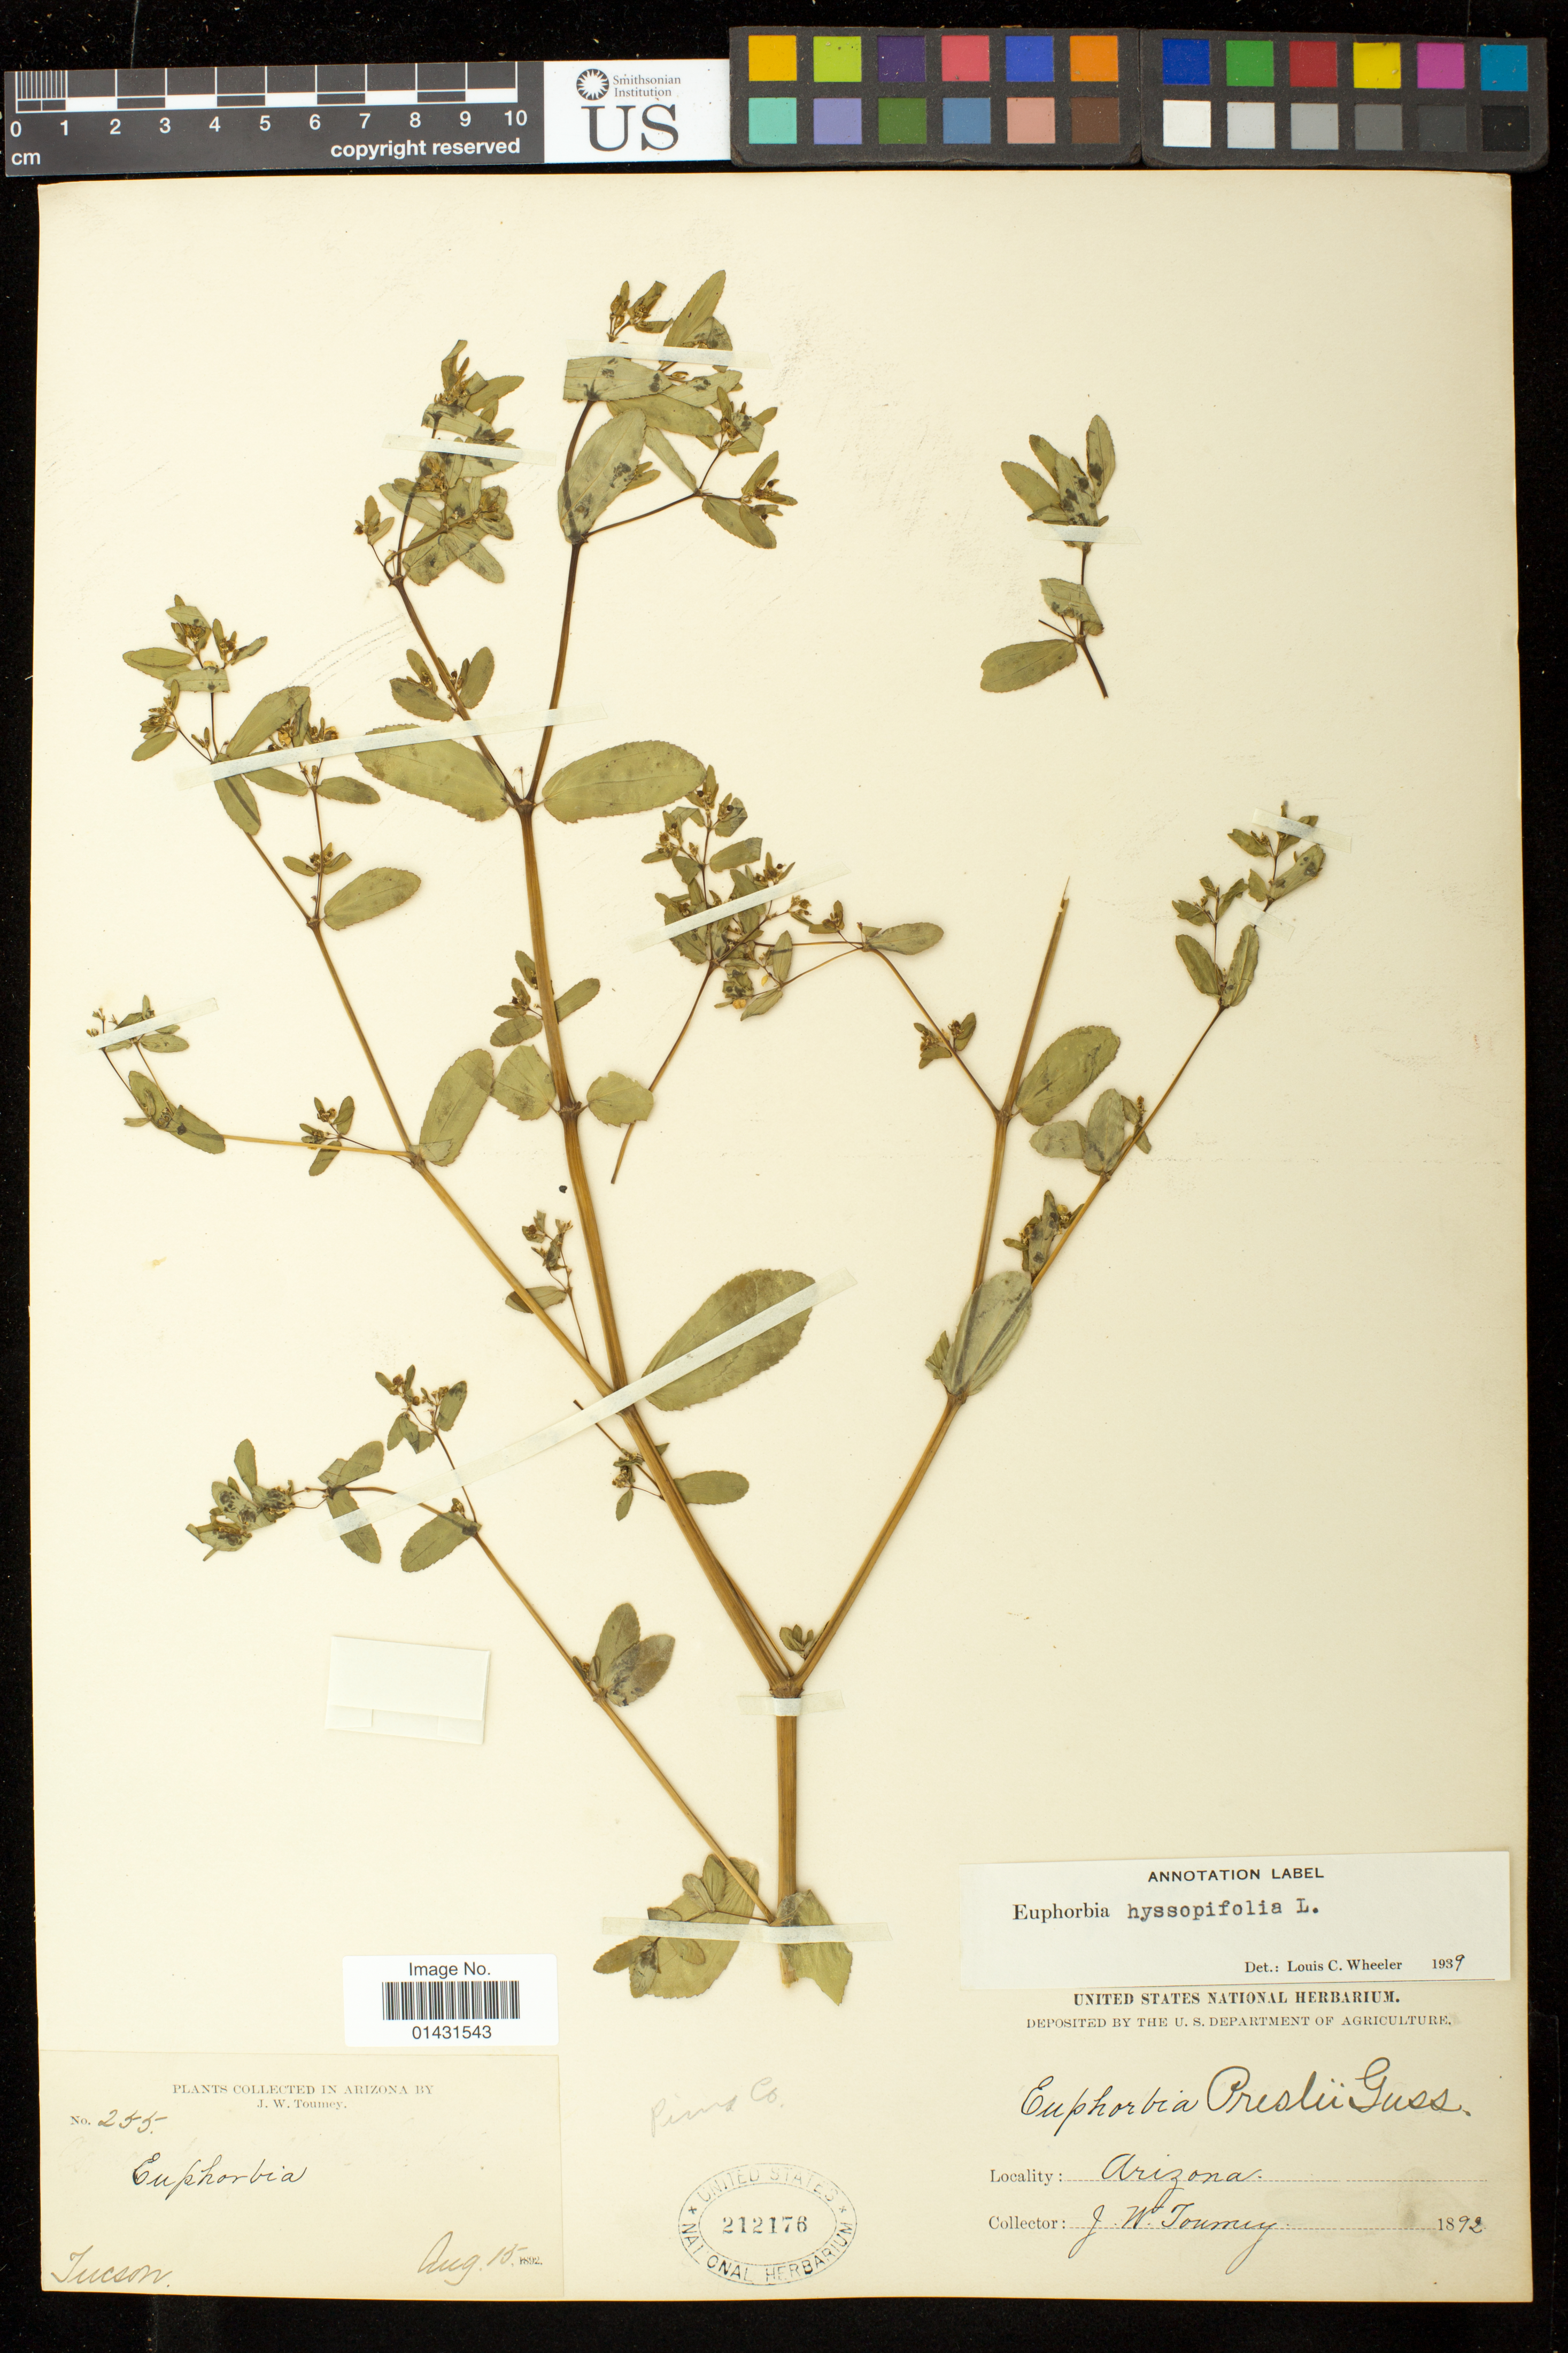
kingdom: Plantae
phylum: Tracheophyta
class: Magnoliopsida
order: Malpighiales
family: Euphorbiaceae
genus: Euphorbia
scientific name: Euphorbia hyssopifolia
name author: L.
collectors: J. W. Toumey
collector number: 255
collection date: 1892-08-15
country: United States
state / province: Arizona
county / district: Pima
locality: Tucson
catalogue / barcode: US 212176